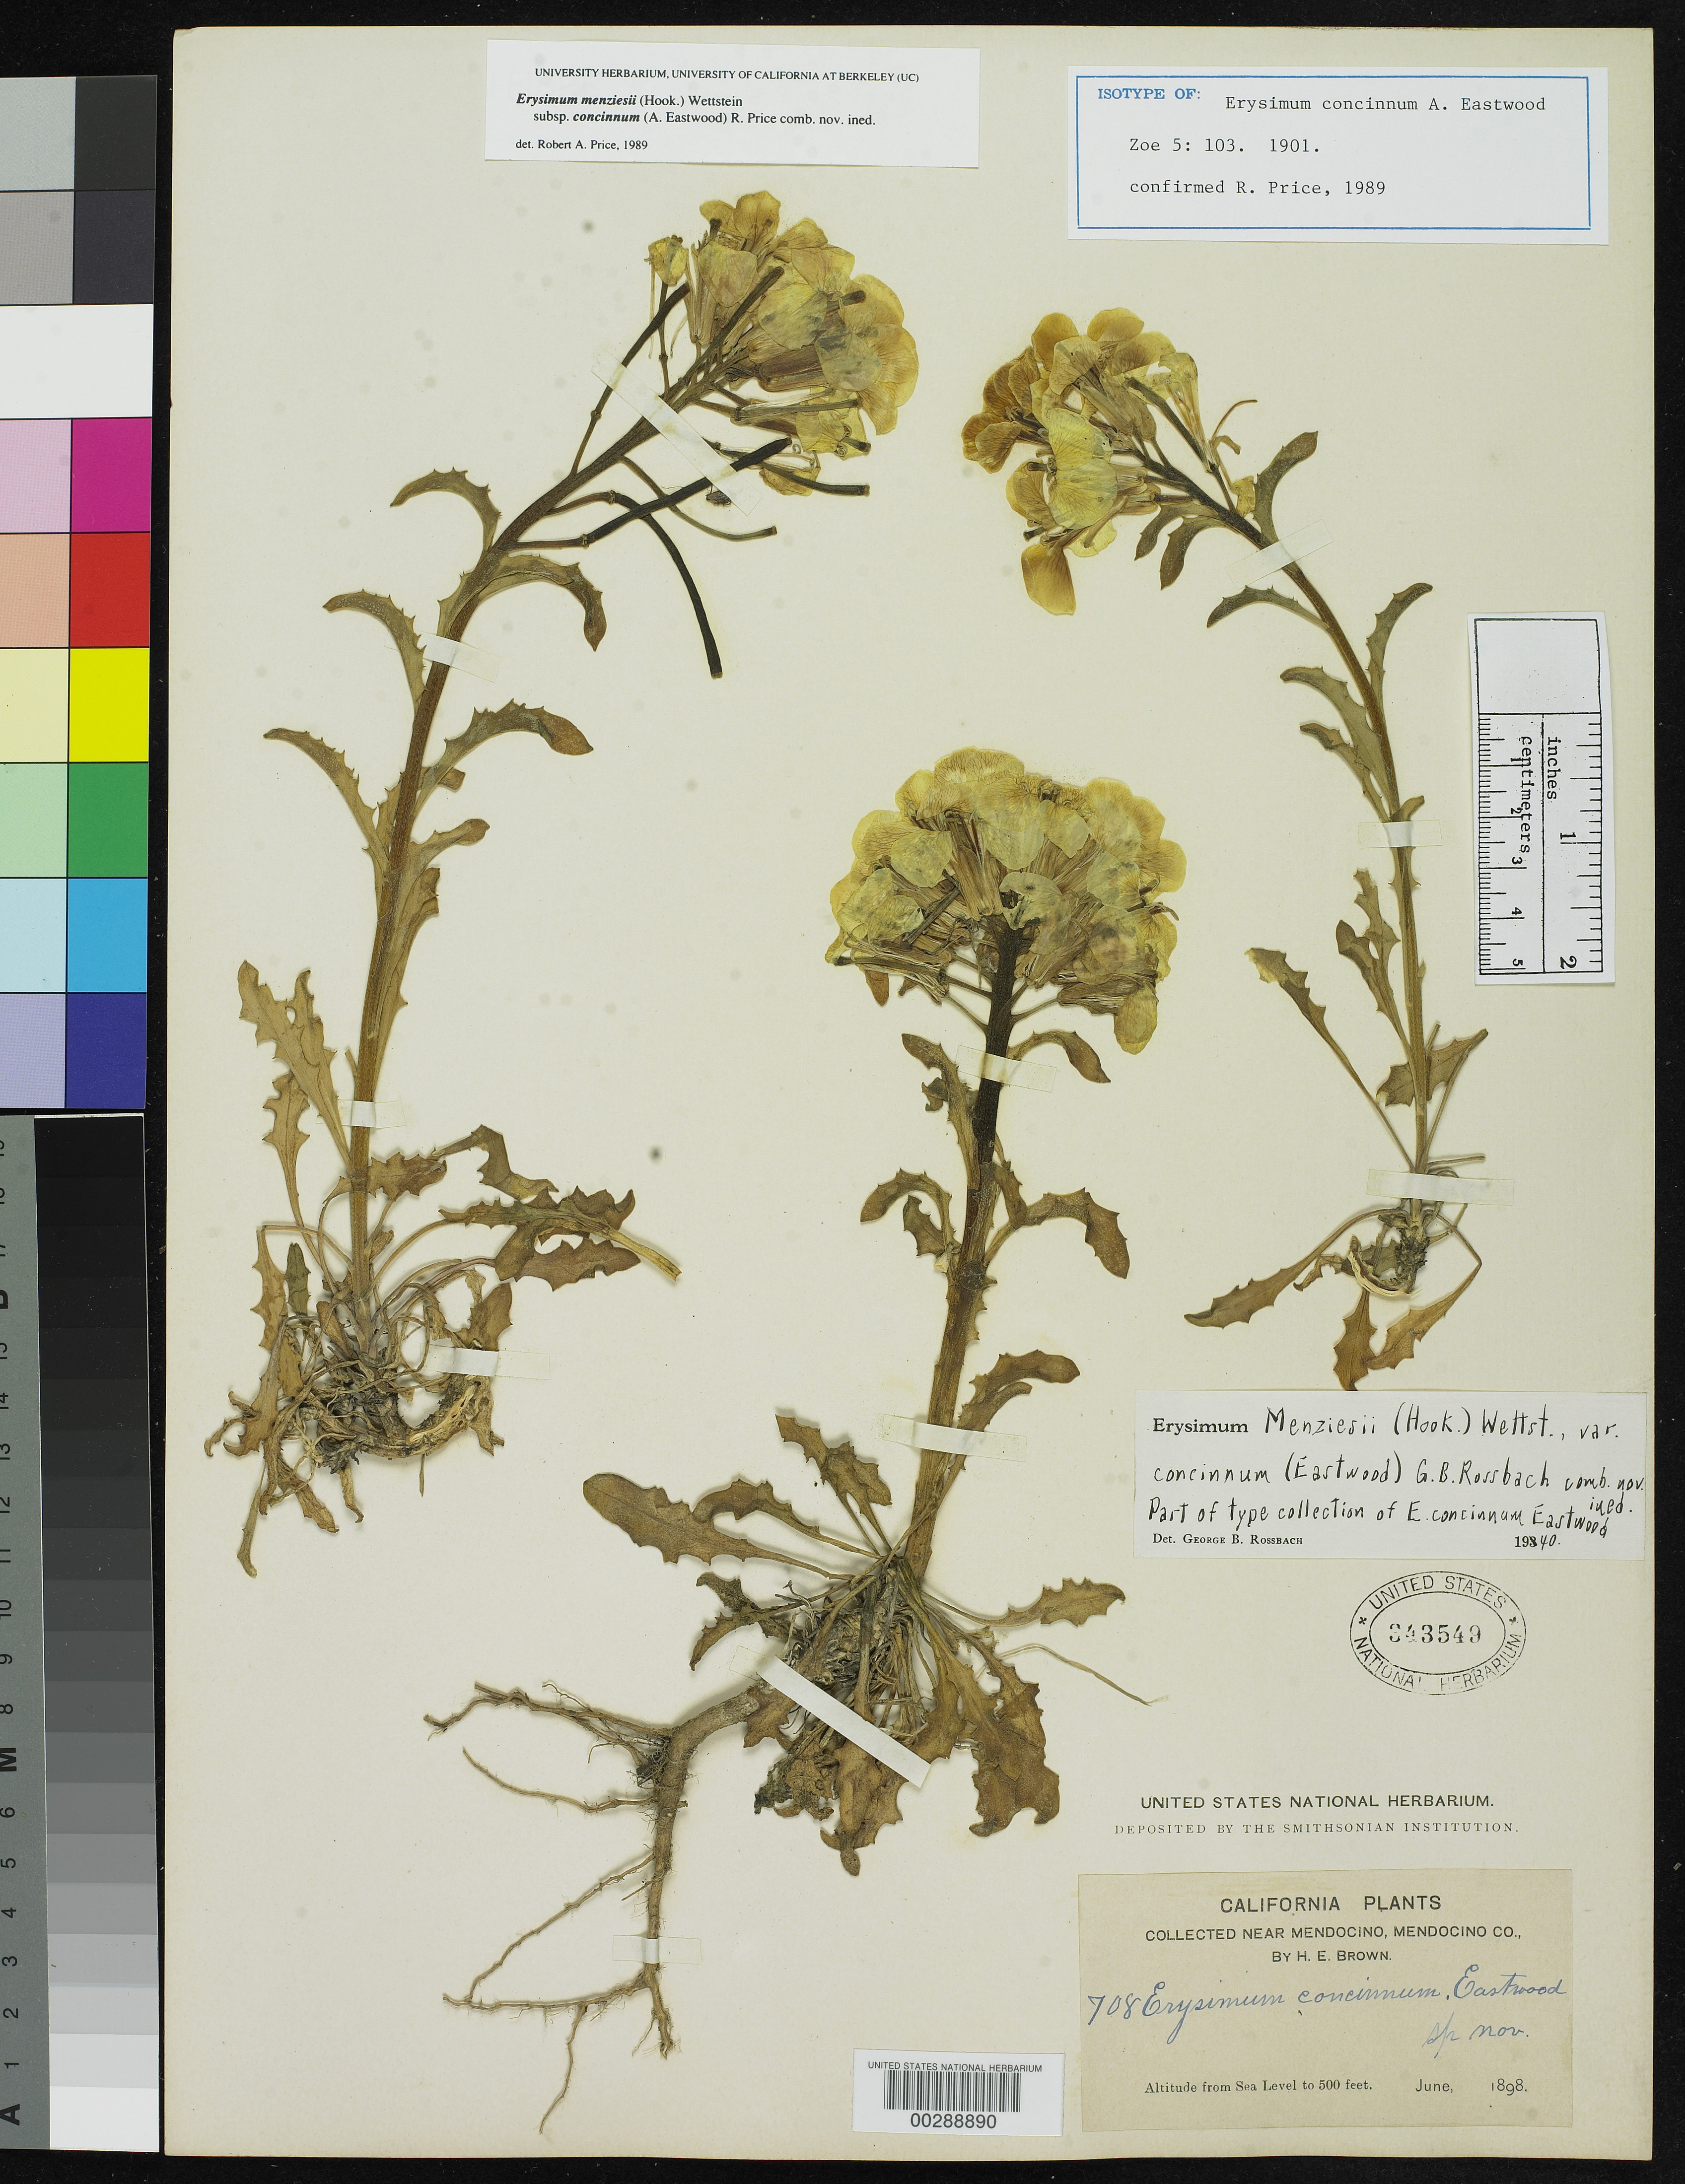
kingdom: Plantae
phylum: Tracheophyta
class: Magnoliopsida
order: Brassicales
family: Brassicaceae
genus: Erysimum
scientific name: Erysimum concinnum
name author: Eastw.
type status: Isotype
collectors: H. E. Brown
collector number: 708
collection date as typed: Jun 1898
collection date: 1898-06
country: United States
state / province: California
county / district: Mendocino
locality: Near Mendocino.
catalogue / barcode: US 343549